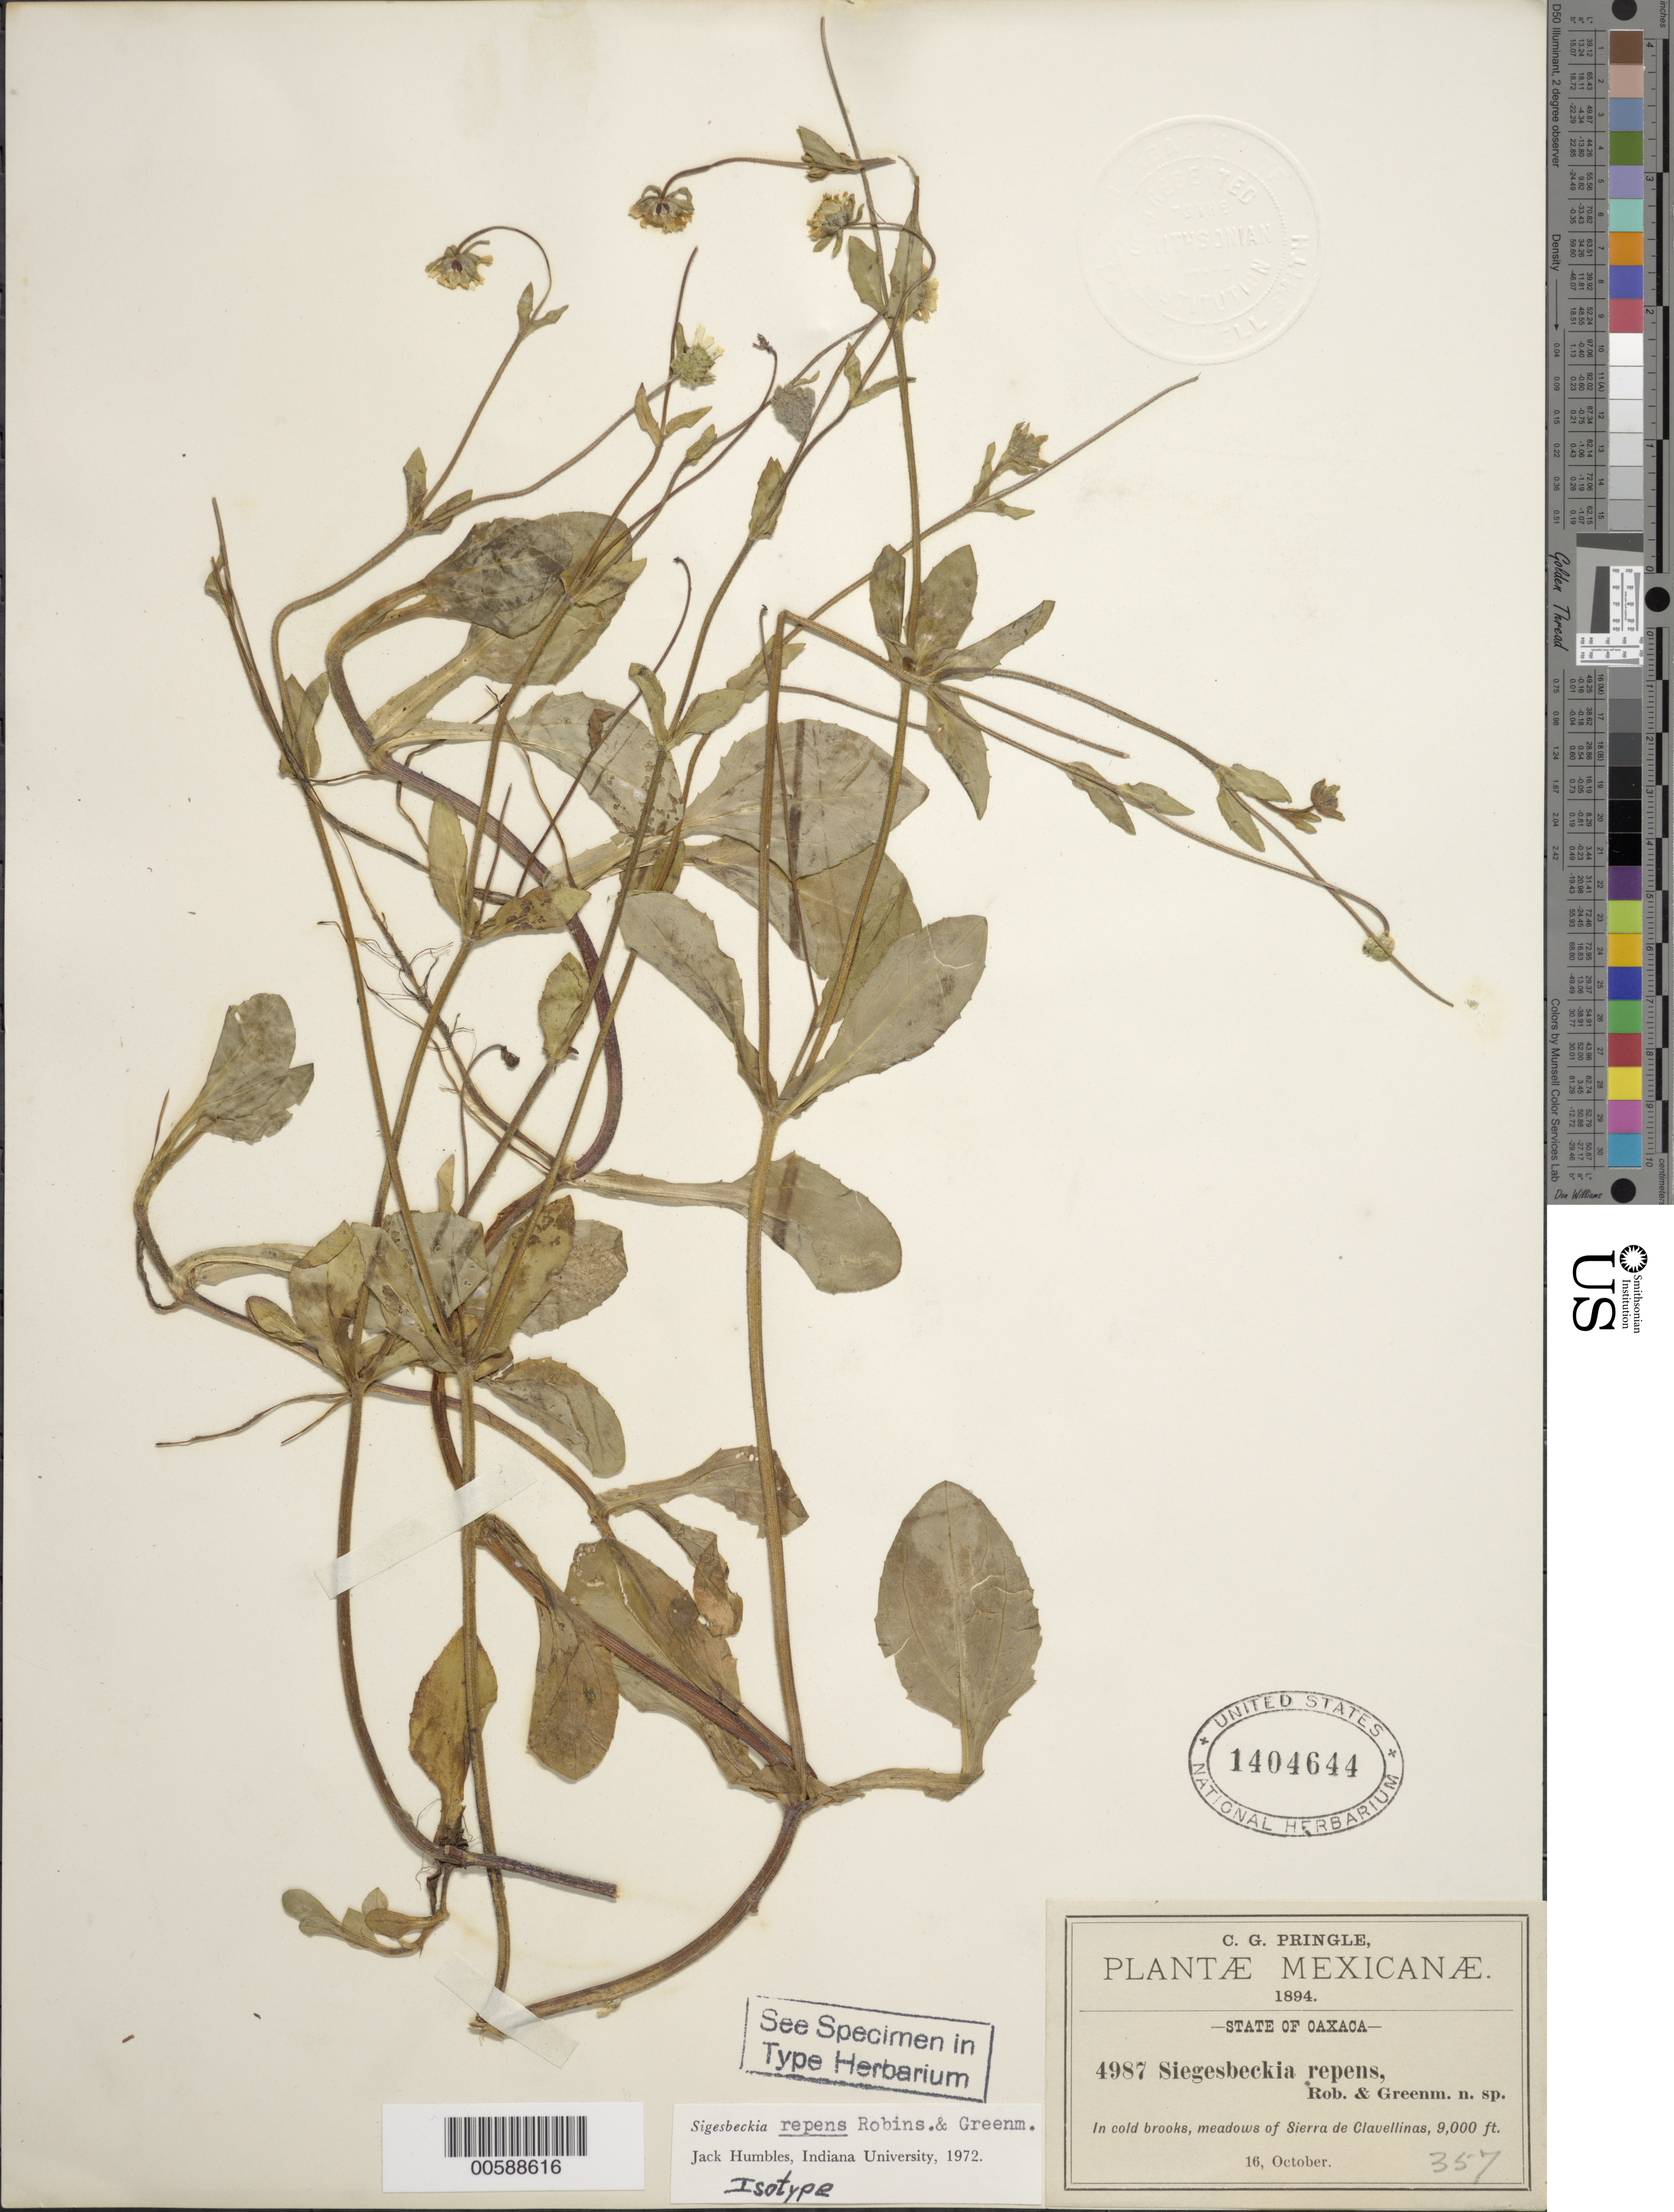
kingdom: Plantae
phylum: Tracheophyta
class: Magnoliopsida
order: Asterales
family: Asteraceae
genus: Sigesbeckia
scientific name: Sigesbeckia repens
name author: B.L. Rob. & Greenm.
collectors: C. G. Pringle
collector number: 4987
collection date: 1894-10-16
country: Mexico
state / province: Oaxaca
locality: Meadows of Sierra de Clavellinas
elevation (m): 2743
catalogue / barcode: US 1404644